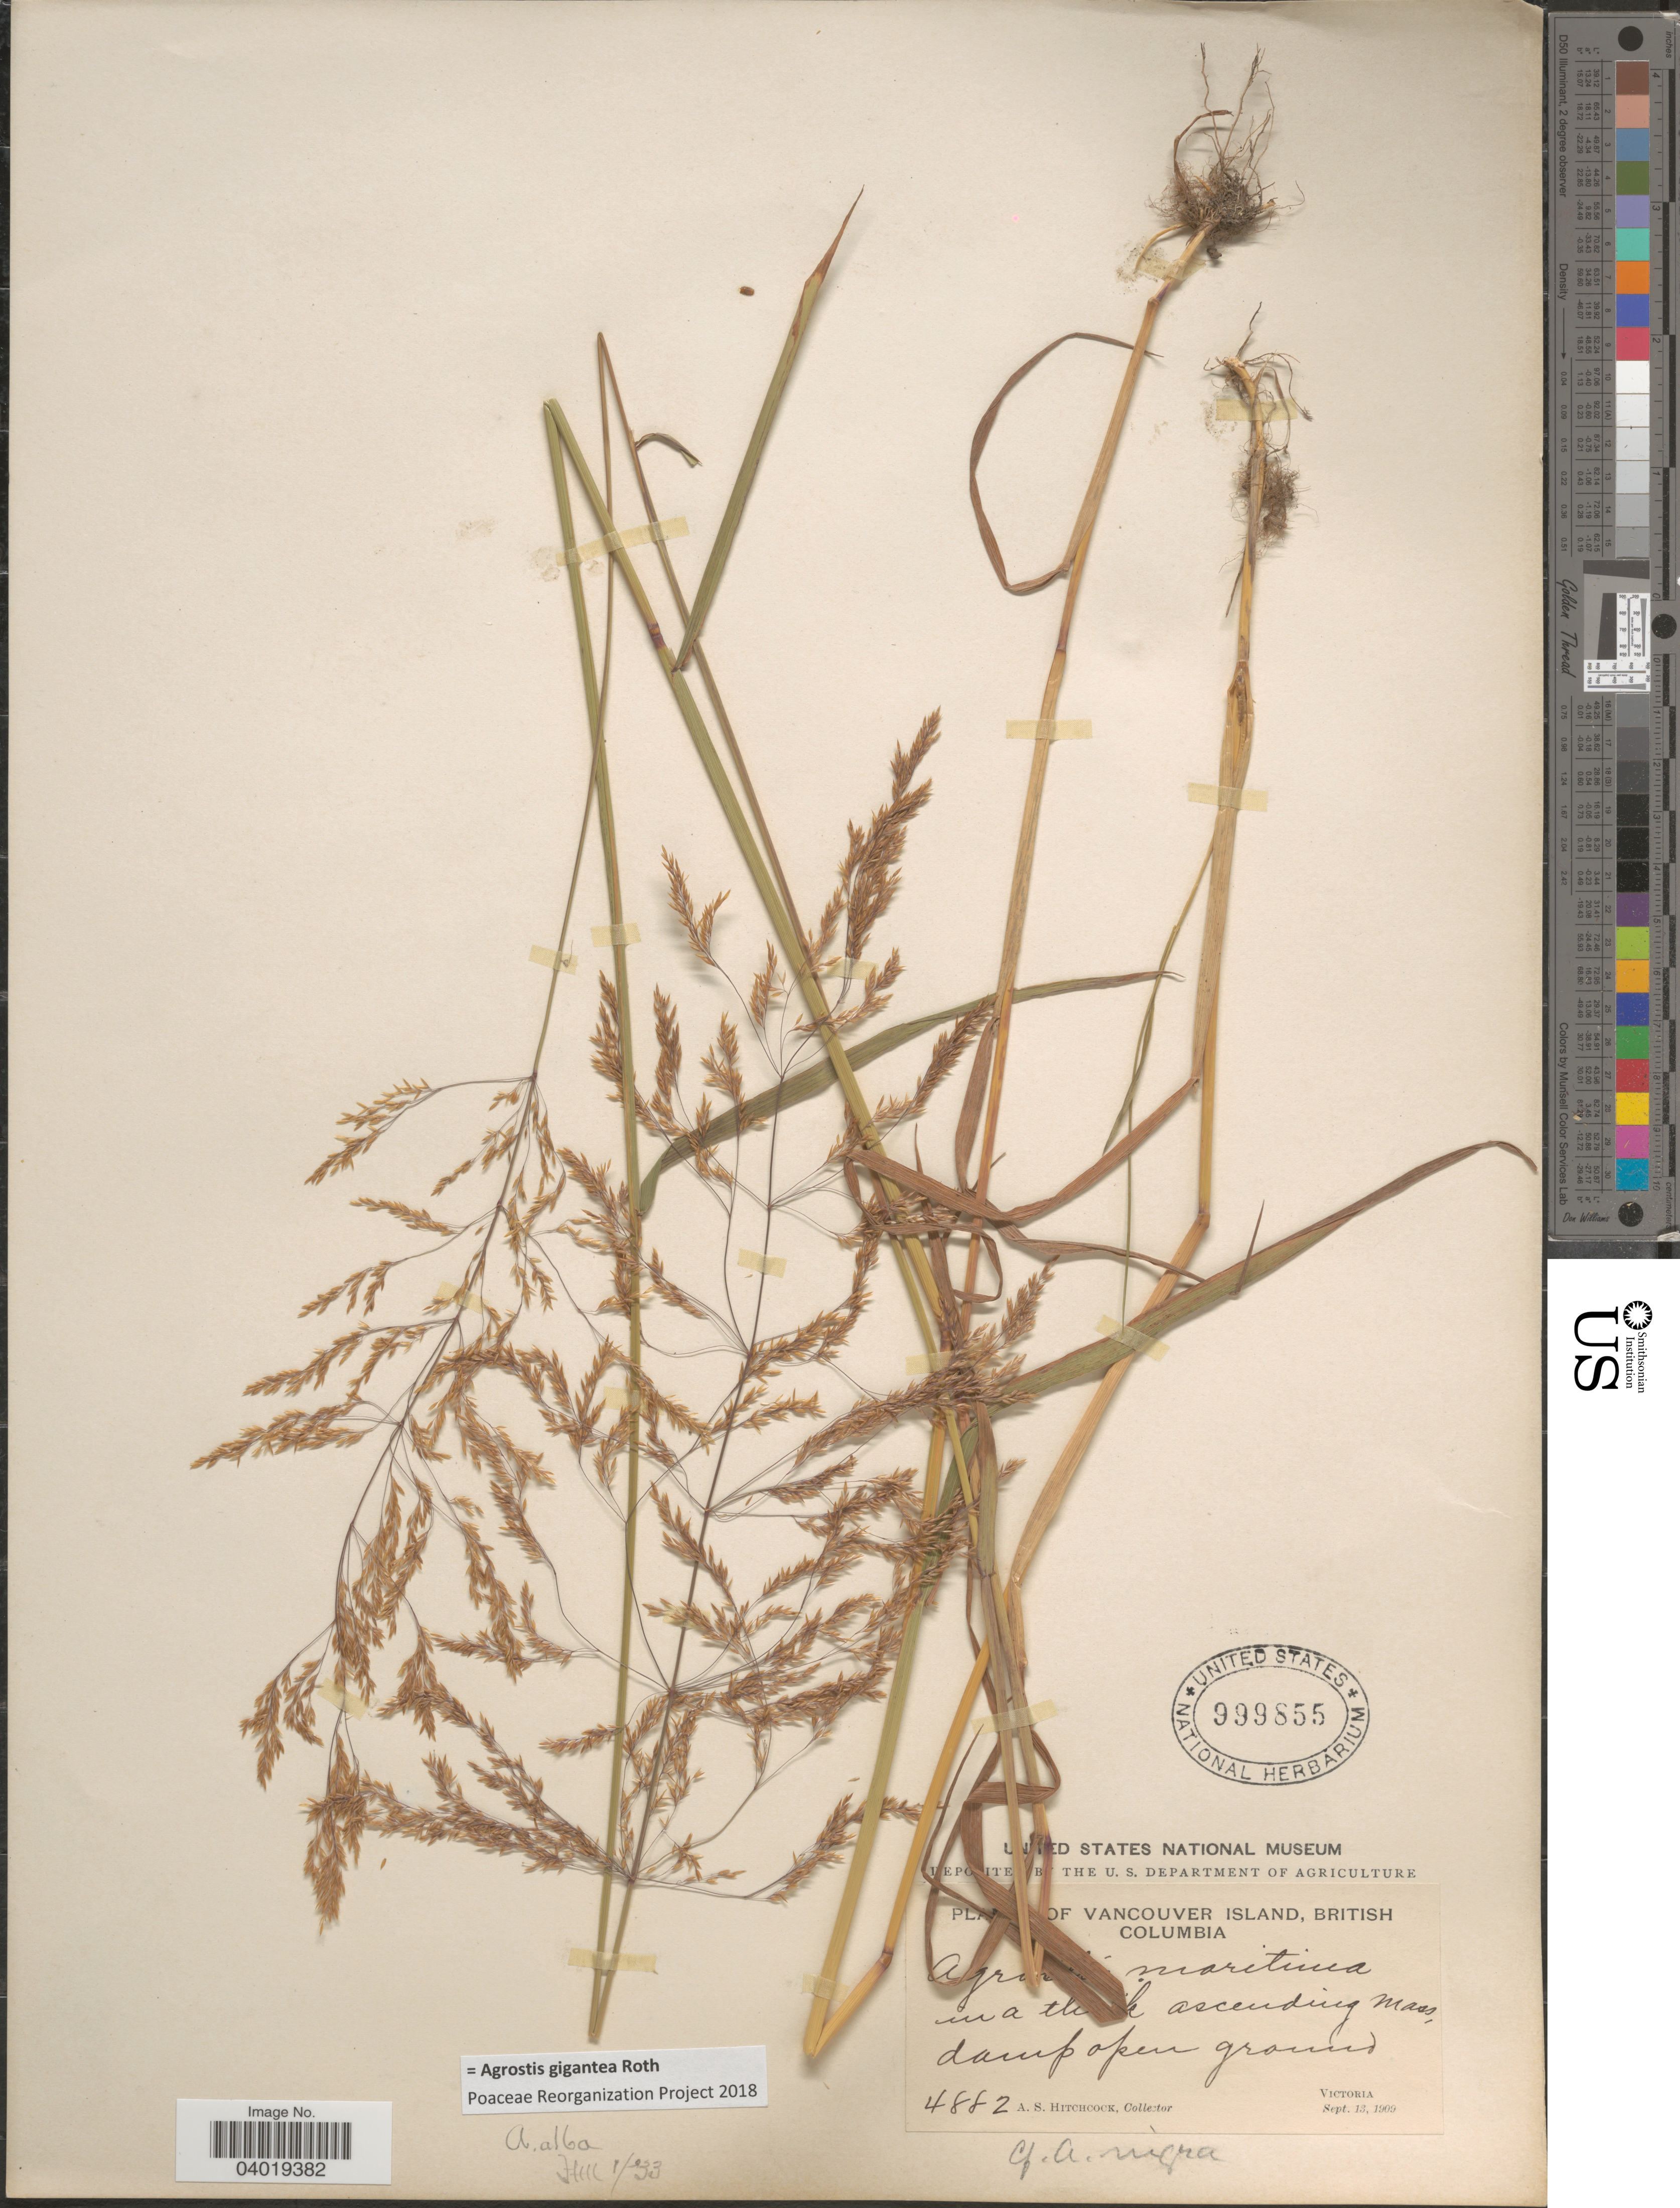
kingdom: Plantae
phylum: Tracheophyta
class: Liliopsida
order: Poales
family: Poaceae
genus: Agrostis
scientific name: Agrostis gigantea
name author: Roth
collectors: A. S. Hitchcock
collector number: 4882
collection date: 1909-09-13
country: Canada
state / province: British Columbia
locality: Vancouver Island. Victoria.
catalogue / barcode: US 999855